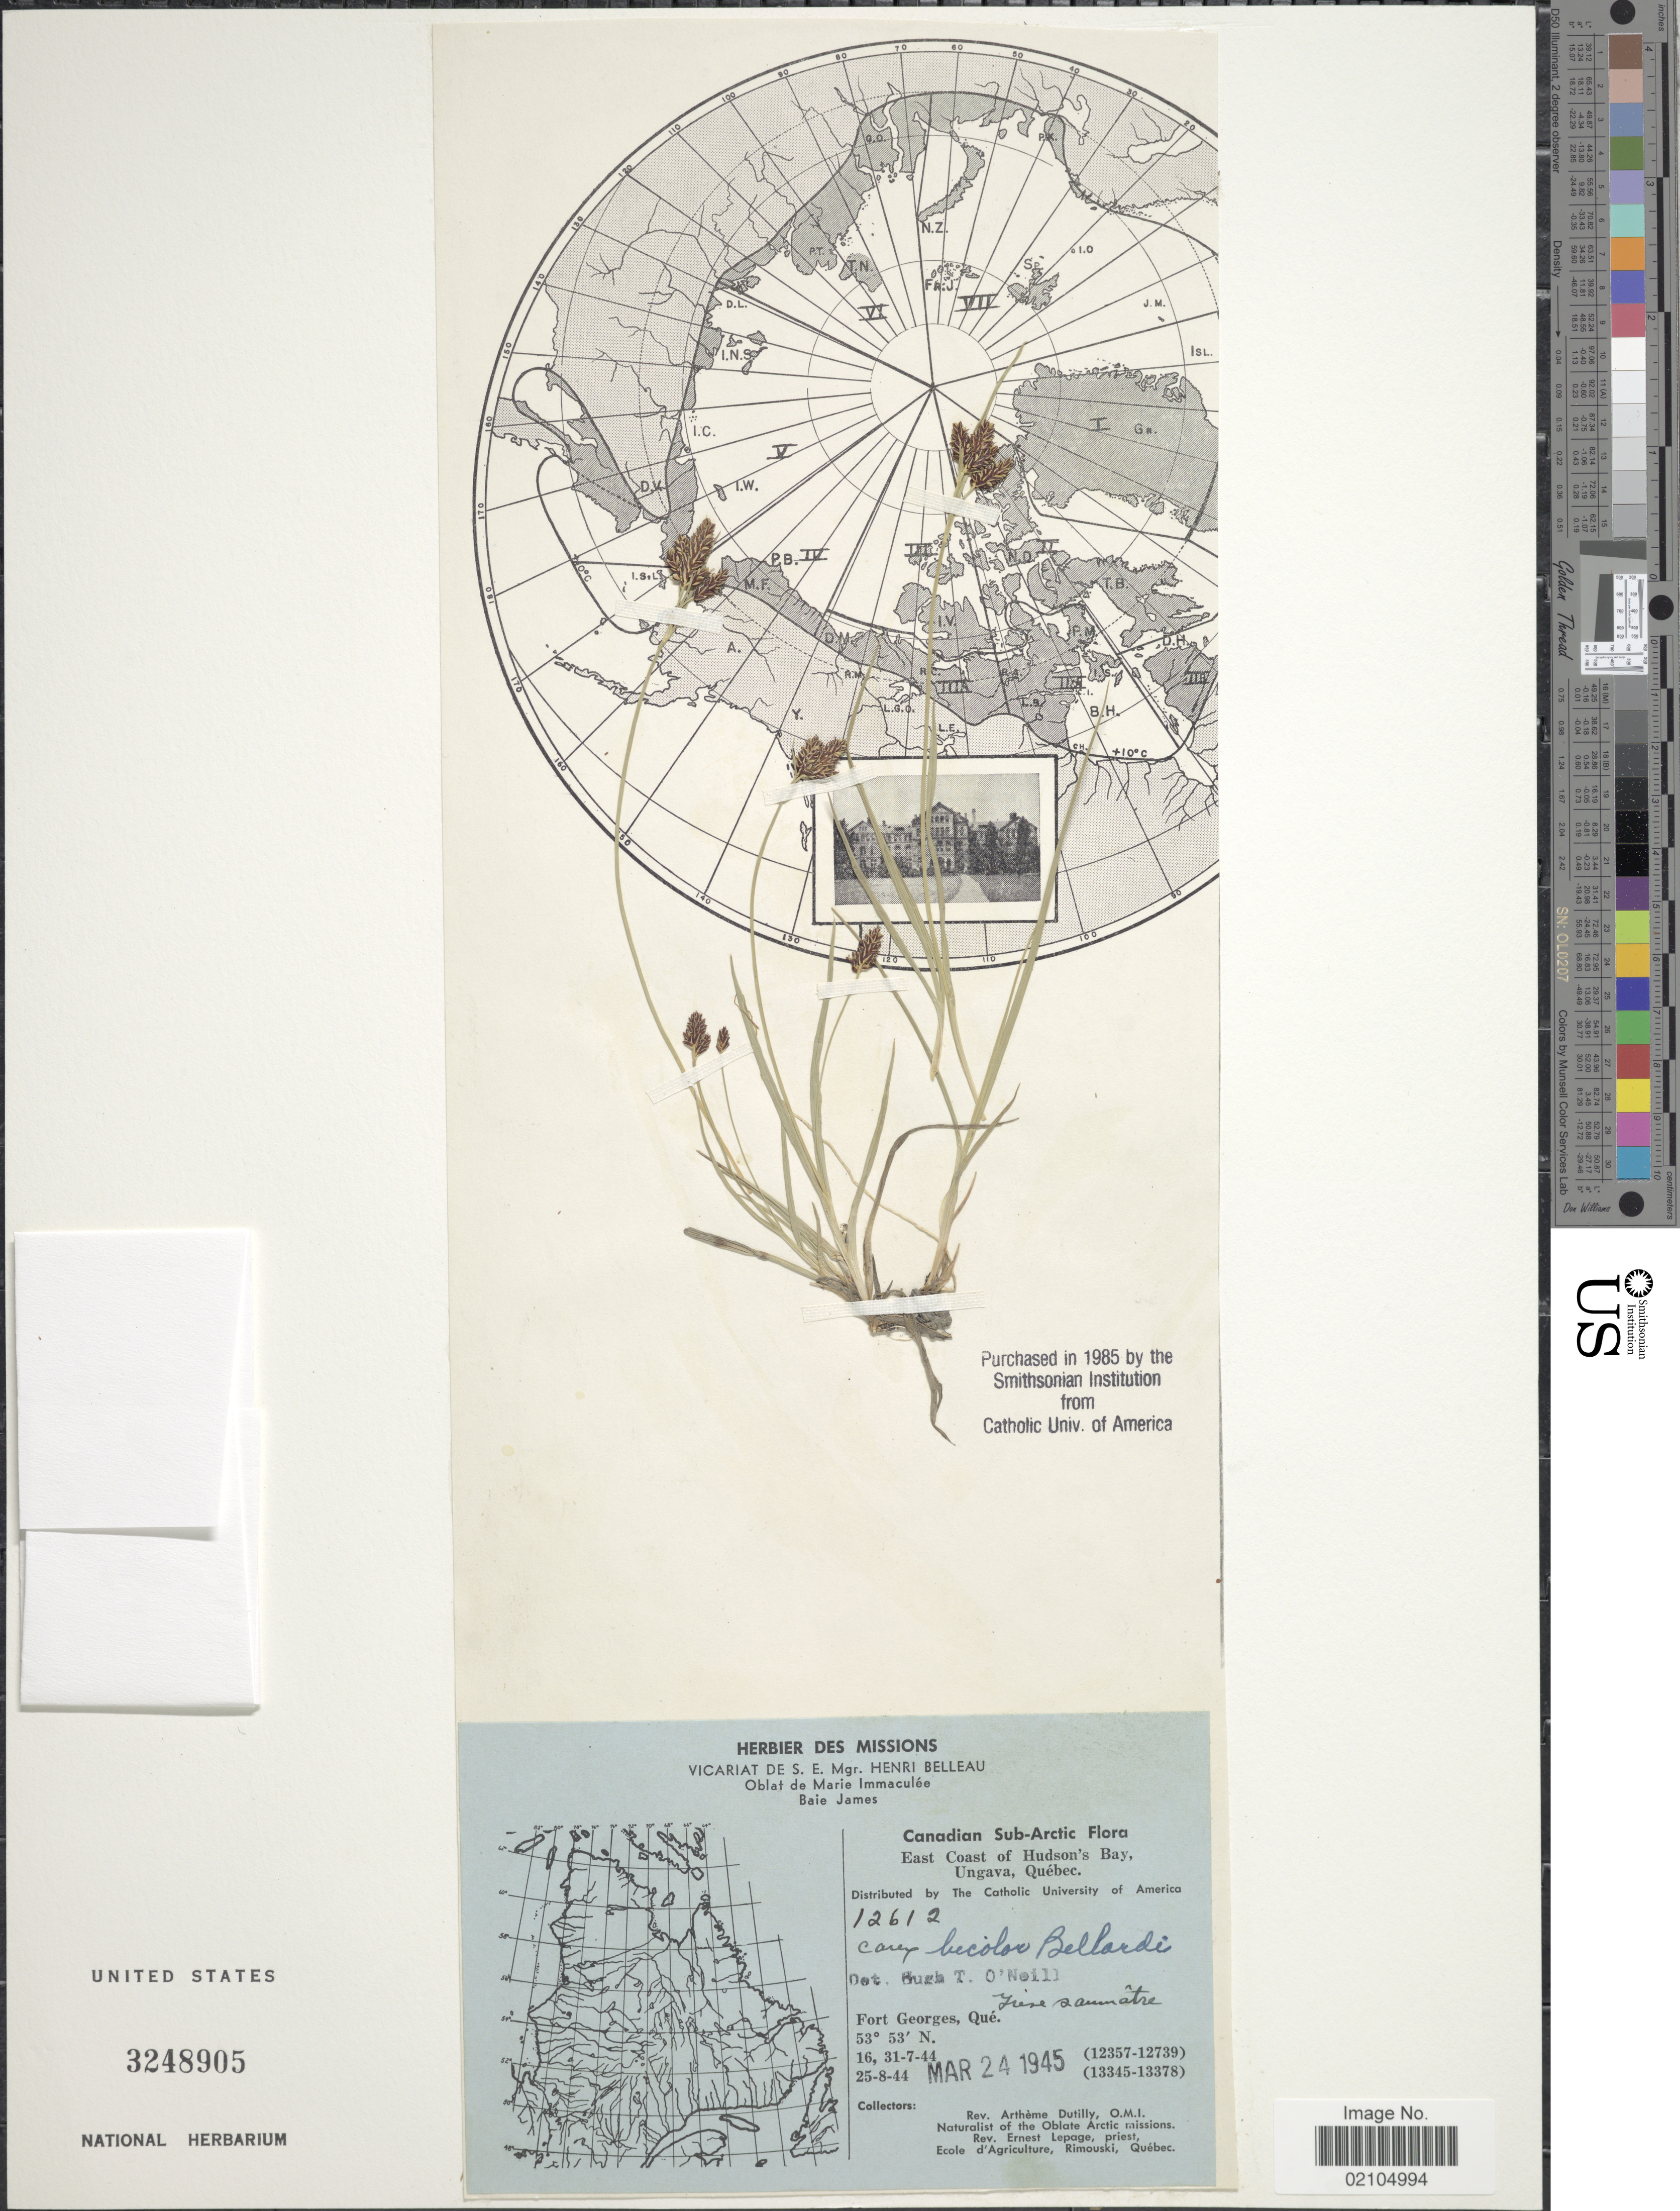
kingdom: Plantae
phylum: Tracheophyta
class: Liliopsida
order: Poales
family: Cyperaceae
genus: Carex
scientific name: Carex bicolor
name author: Bellardi ex All.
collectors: A. Dutilly & E. Lepage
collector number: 12612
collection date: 1944-07-16/1944-08-25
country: Canada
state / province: Quebec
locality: Canadian Sub-Arctic. East Coast of Hudson's Bay, Ungava, Fort Georges, Que.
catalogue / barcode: US 3248905